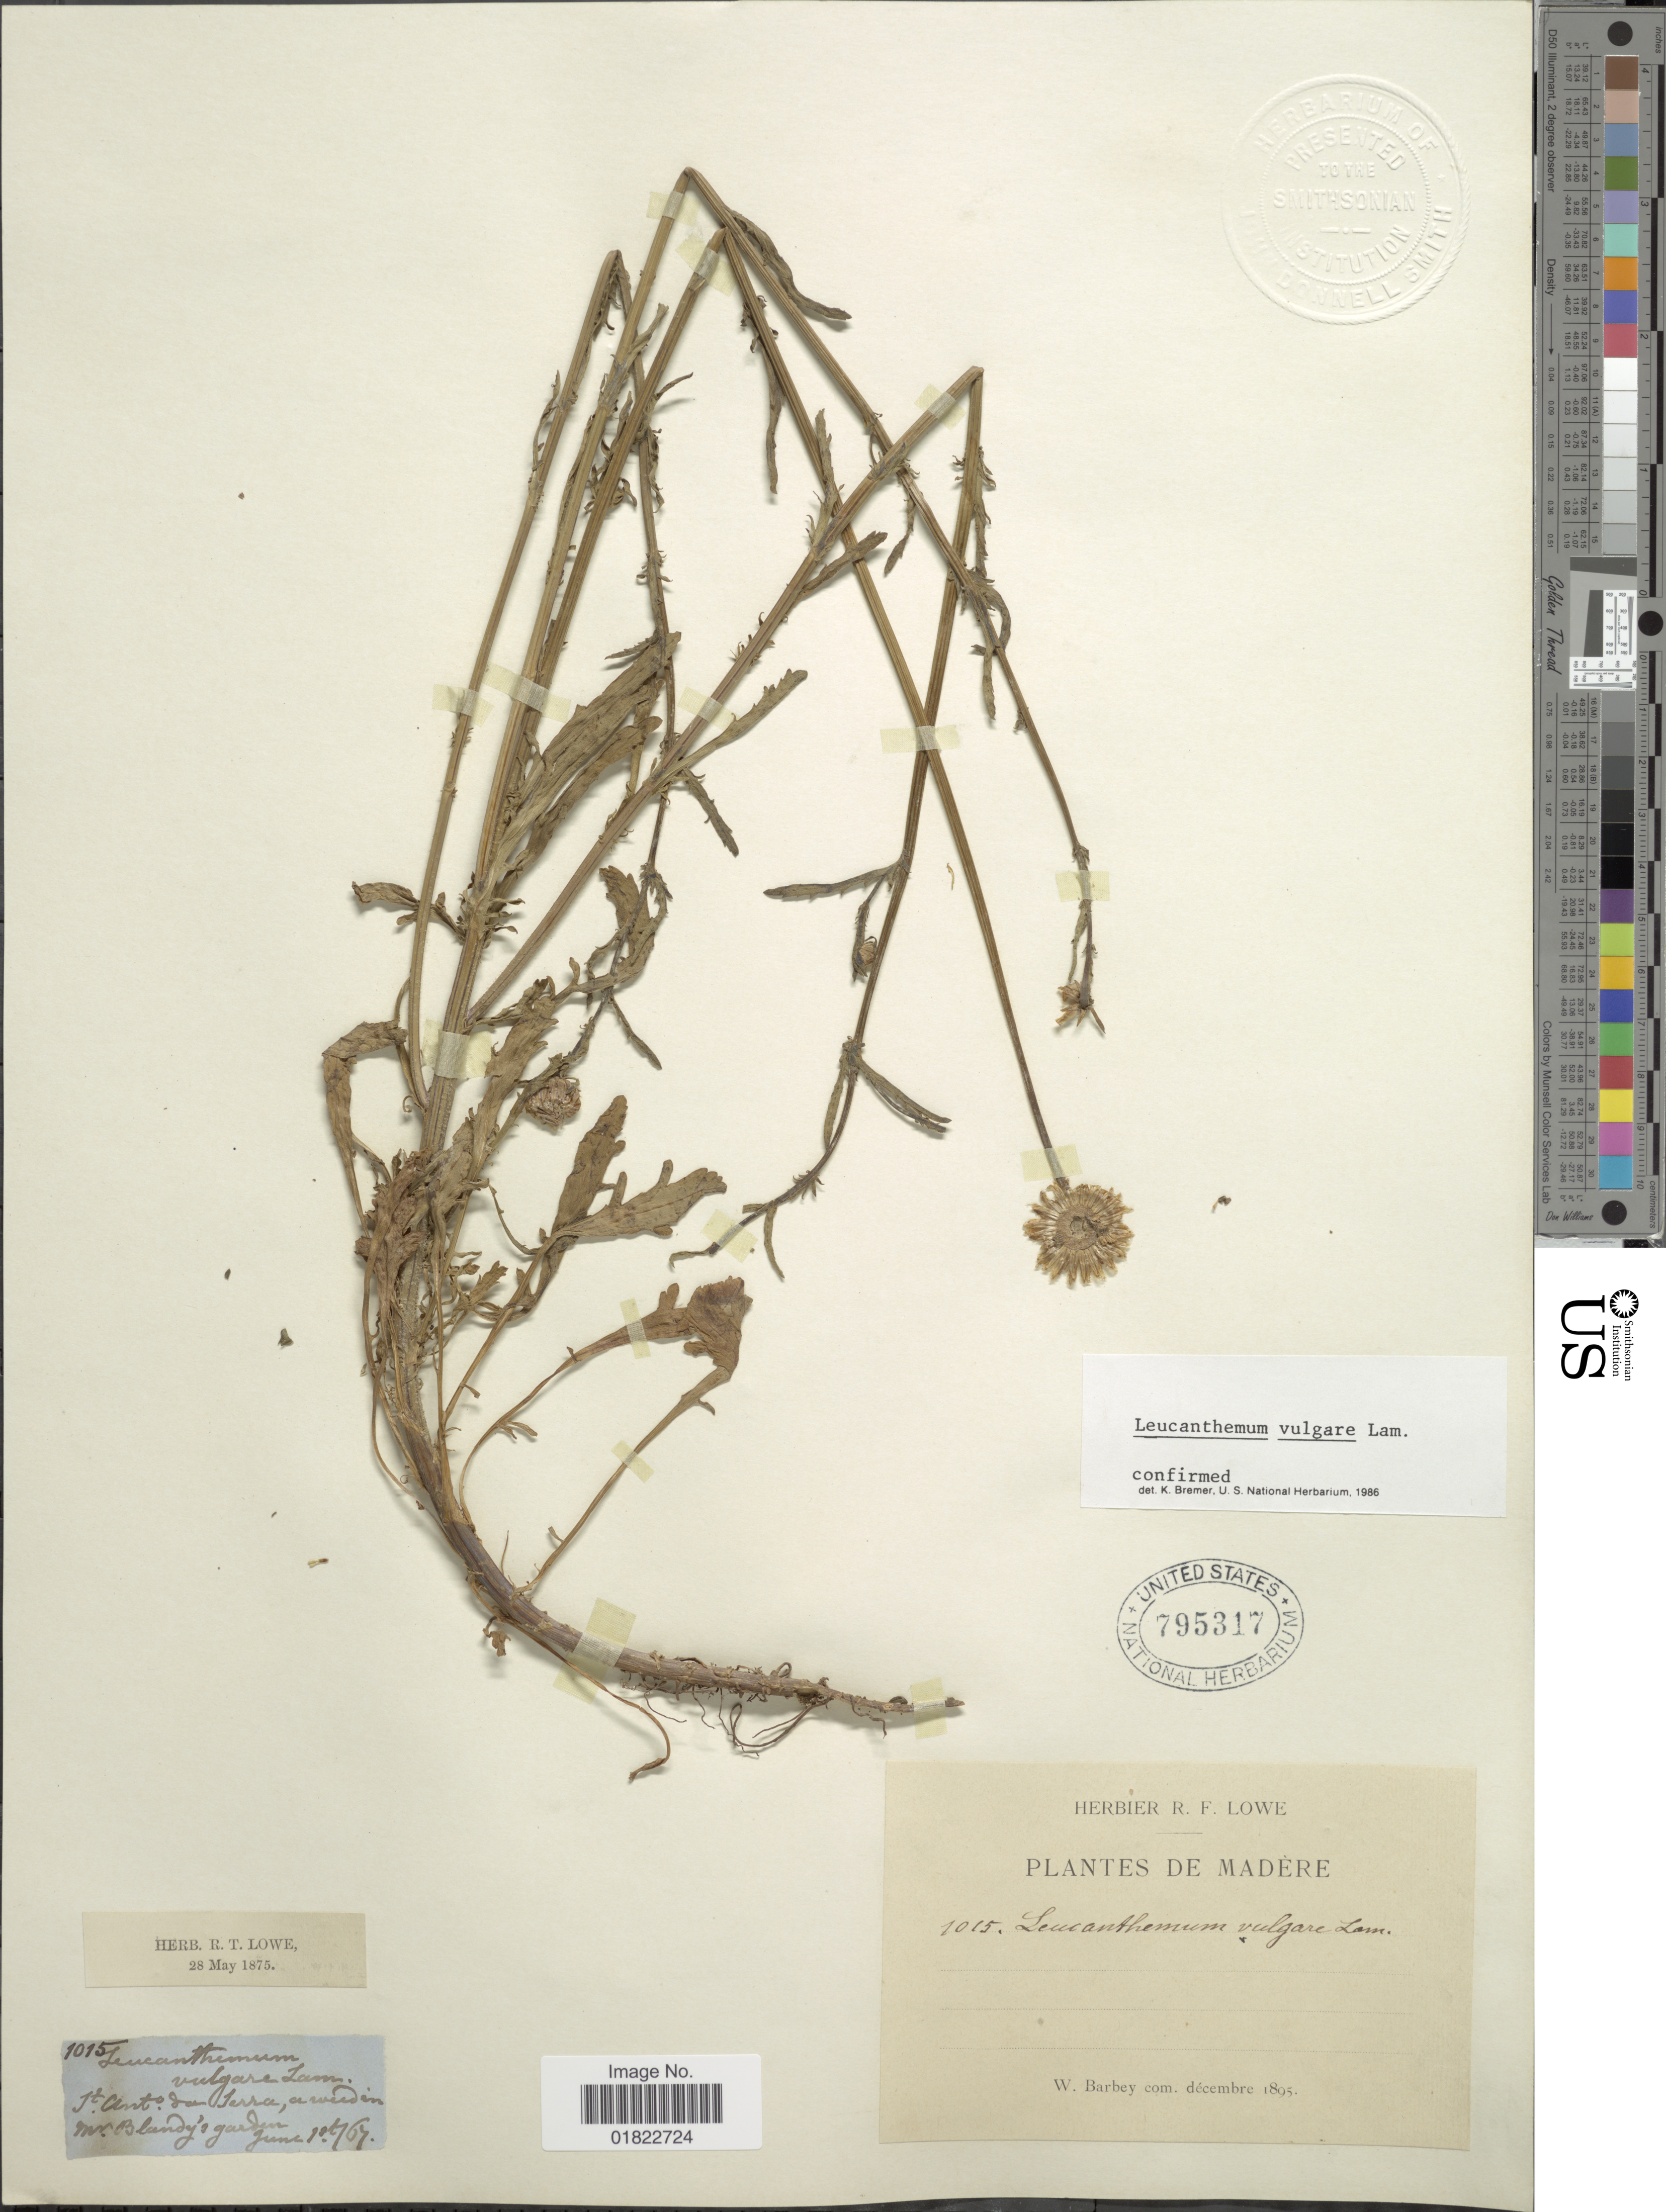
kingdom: Plantae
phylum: Tracheophyta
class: Magnoliopsida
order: Asterales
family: Asteraceae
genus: Leucanthemum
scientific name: Leucanthemum vulgare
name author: Lam.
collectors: W. Barbey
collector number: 1015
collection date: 1767-06-10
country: Portugal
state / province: Madeira (Aut. Reg.)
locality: Madere, St. Anto Serra [interpreted] , Mr. Blandy's garden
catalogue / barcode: US 795317